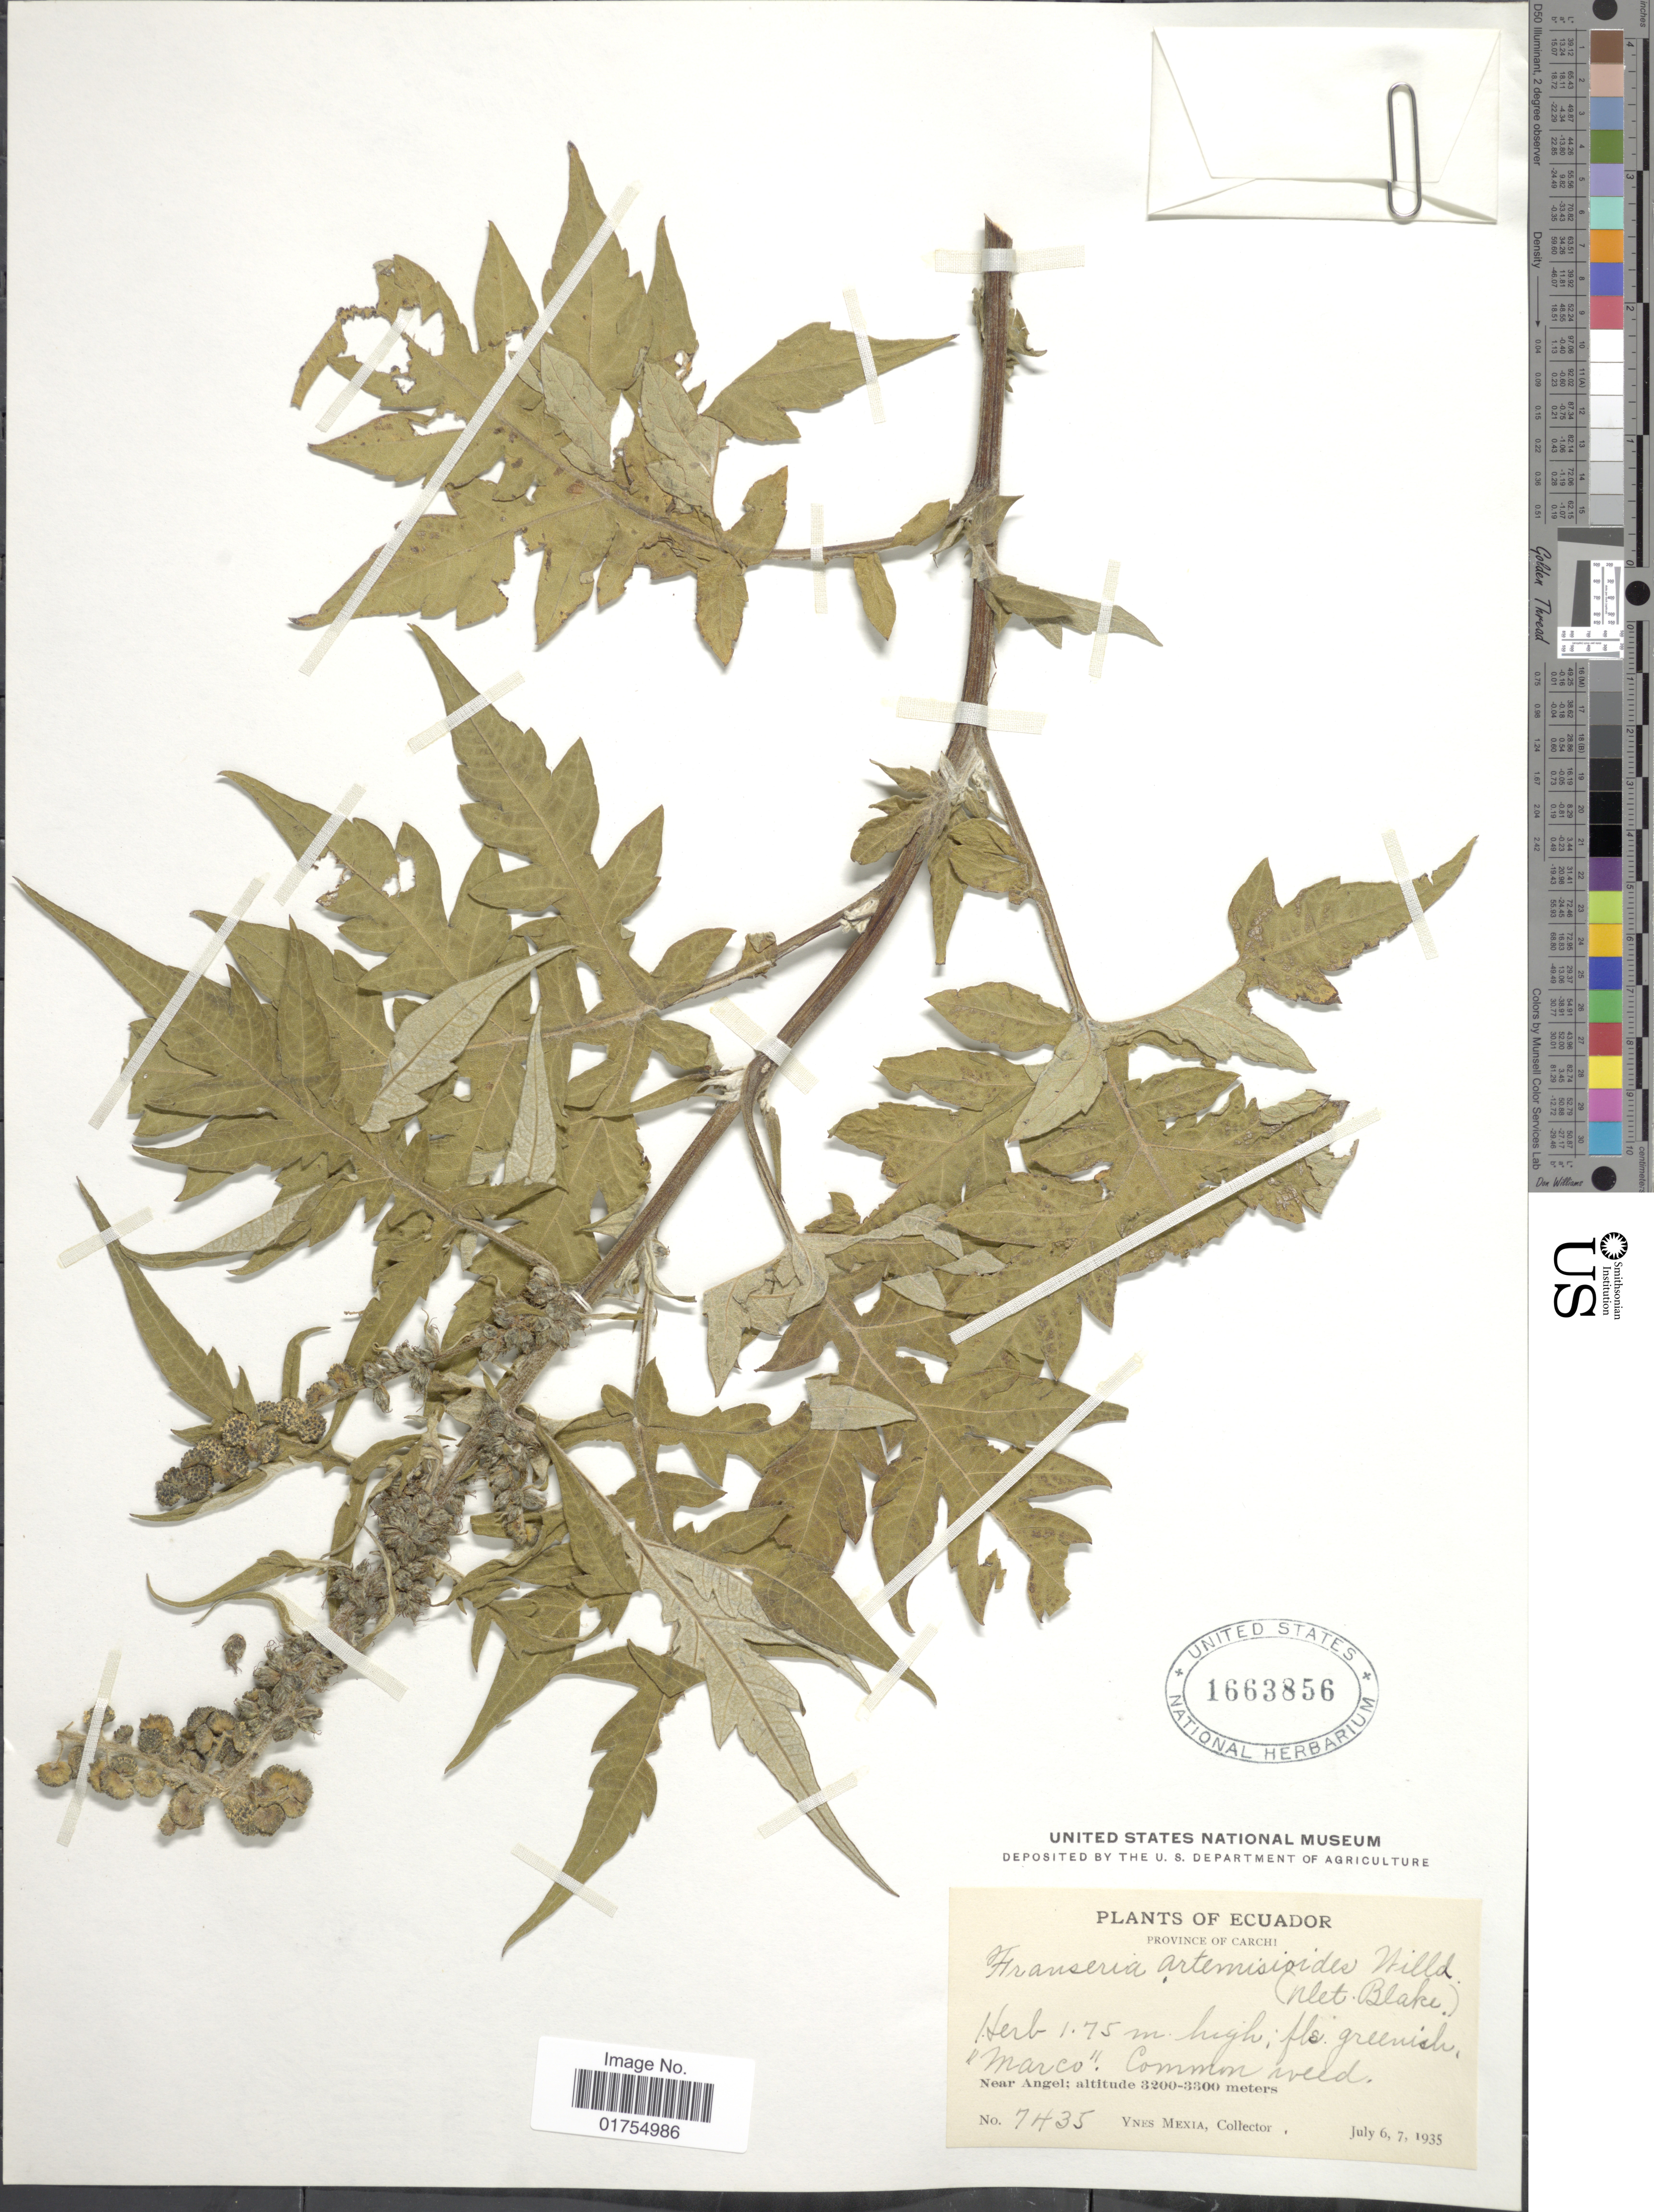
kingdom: Plantae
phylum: Tracheophyta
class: Magnoliopsida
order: Asterales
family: Asteraceae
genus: Franseria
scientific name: Franseria artemisioides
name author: Willd.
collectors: Y. Mexia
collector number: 7435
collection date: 1935-07-06/1935-07-07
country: Ecuador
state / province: Carchi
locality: Near Angel.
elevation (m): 3200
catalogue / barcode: US 1663856